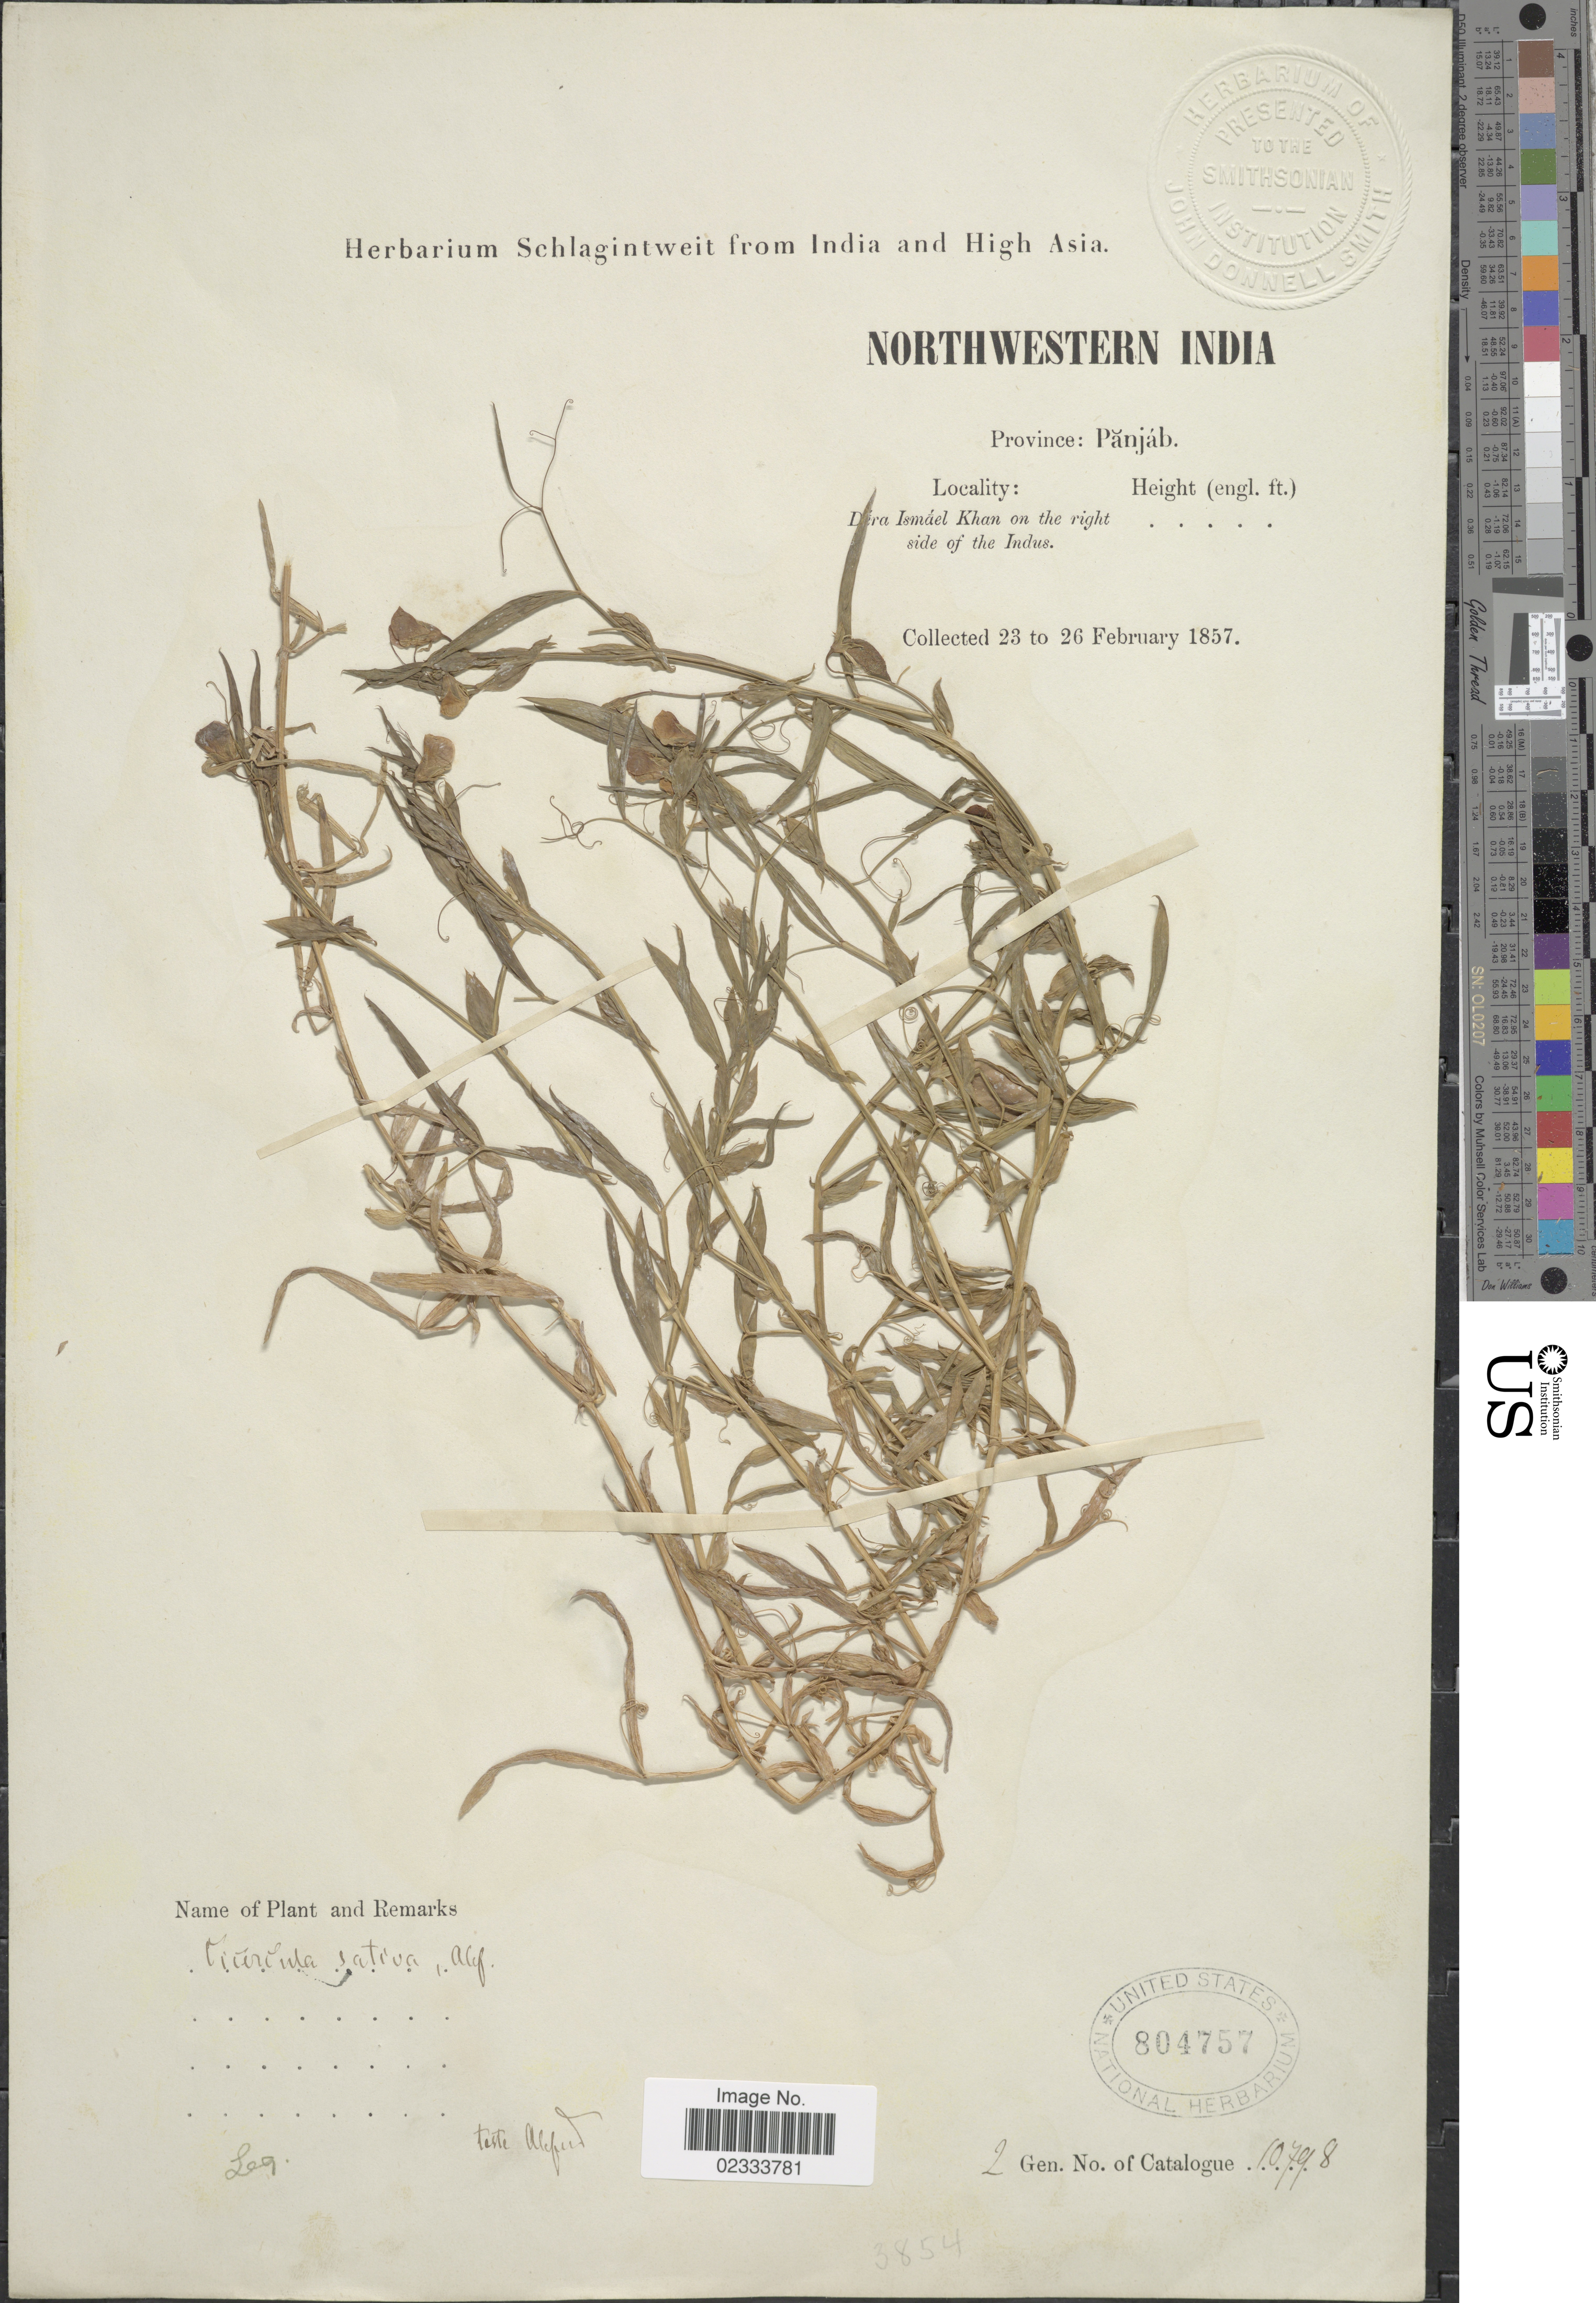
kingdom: Plantae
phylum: Tracheophyta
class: Magnoliopsida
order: Fabales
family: Fabaceae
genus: Lathyrus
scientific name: Lathyrus sativus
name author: L.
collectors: ex herb. Schlagintweit from India and High Asia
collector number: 10798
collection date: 1857-02-23/1857-02-26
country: India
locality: Northwestern India, Province: Punjab, dira Ismael Khan on the right side of the Indus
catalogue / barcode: US 804757